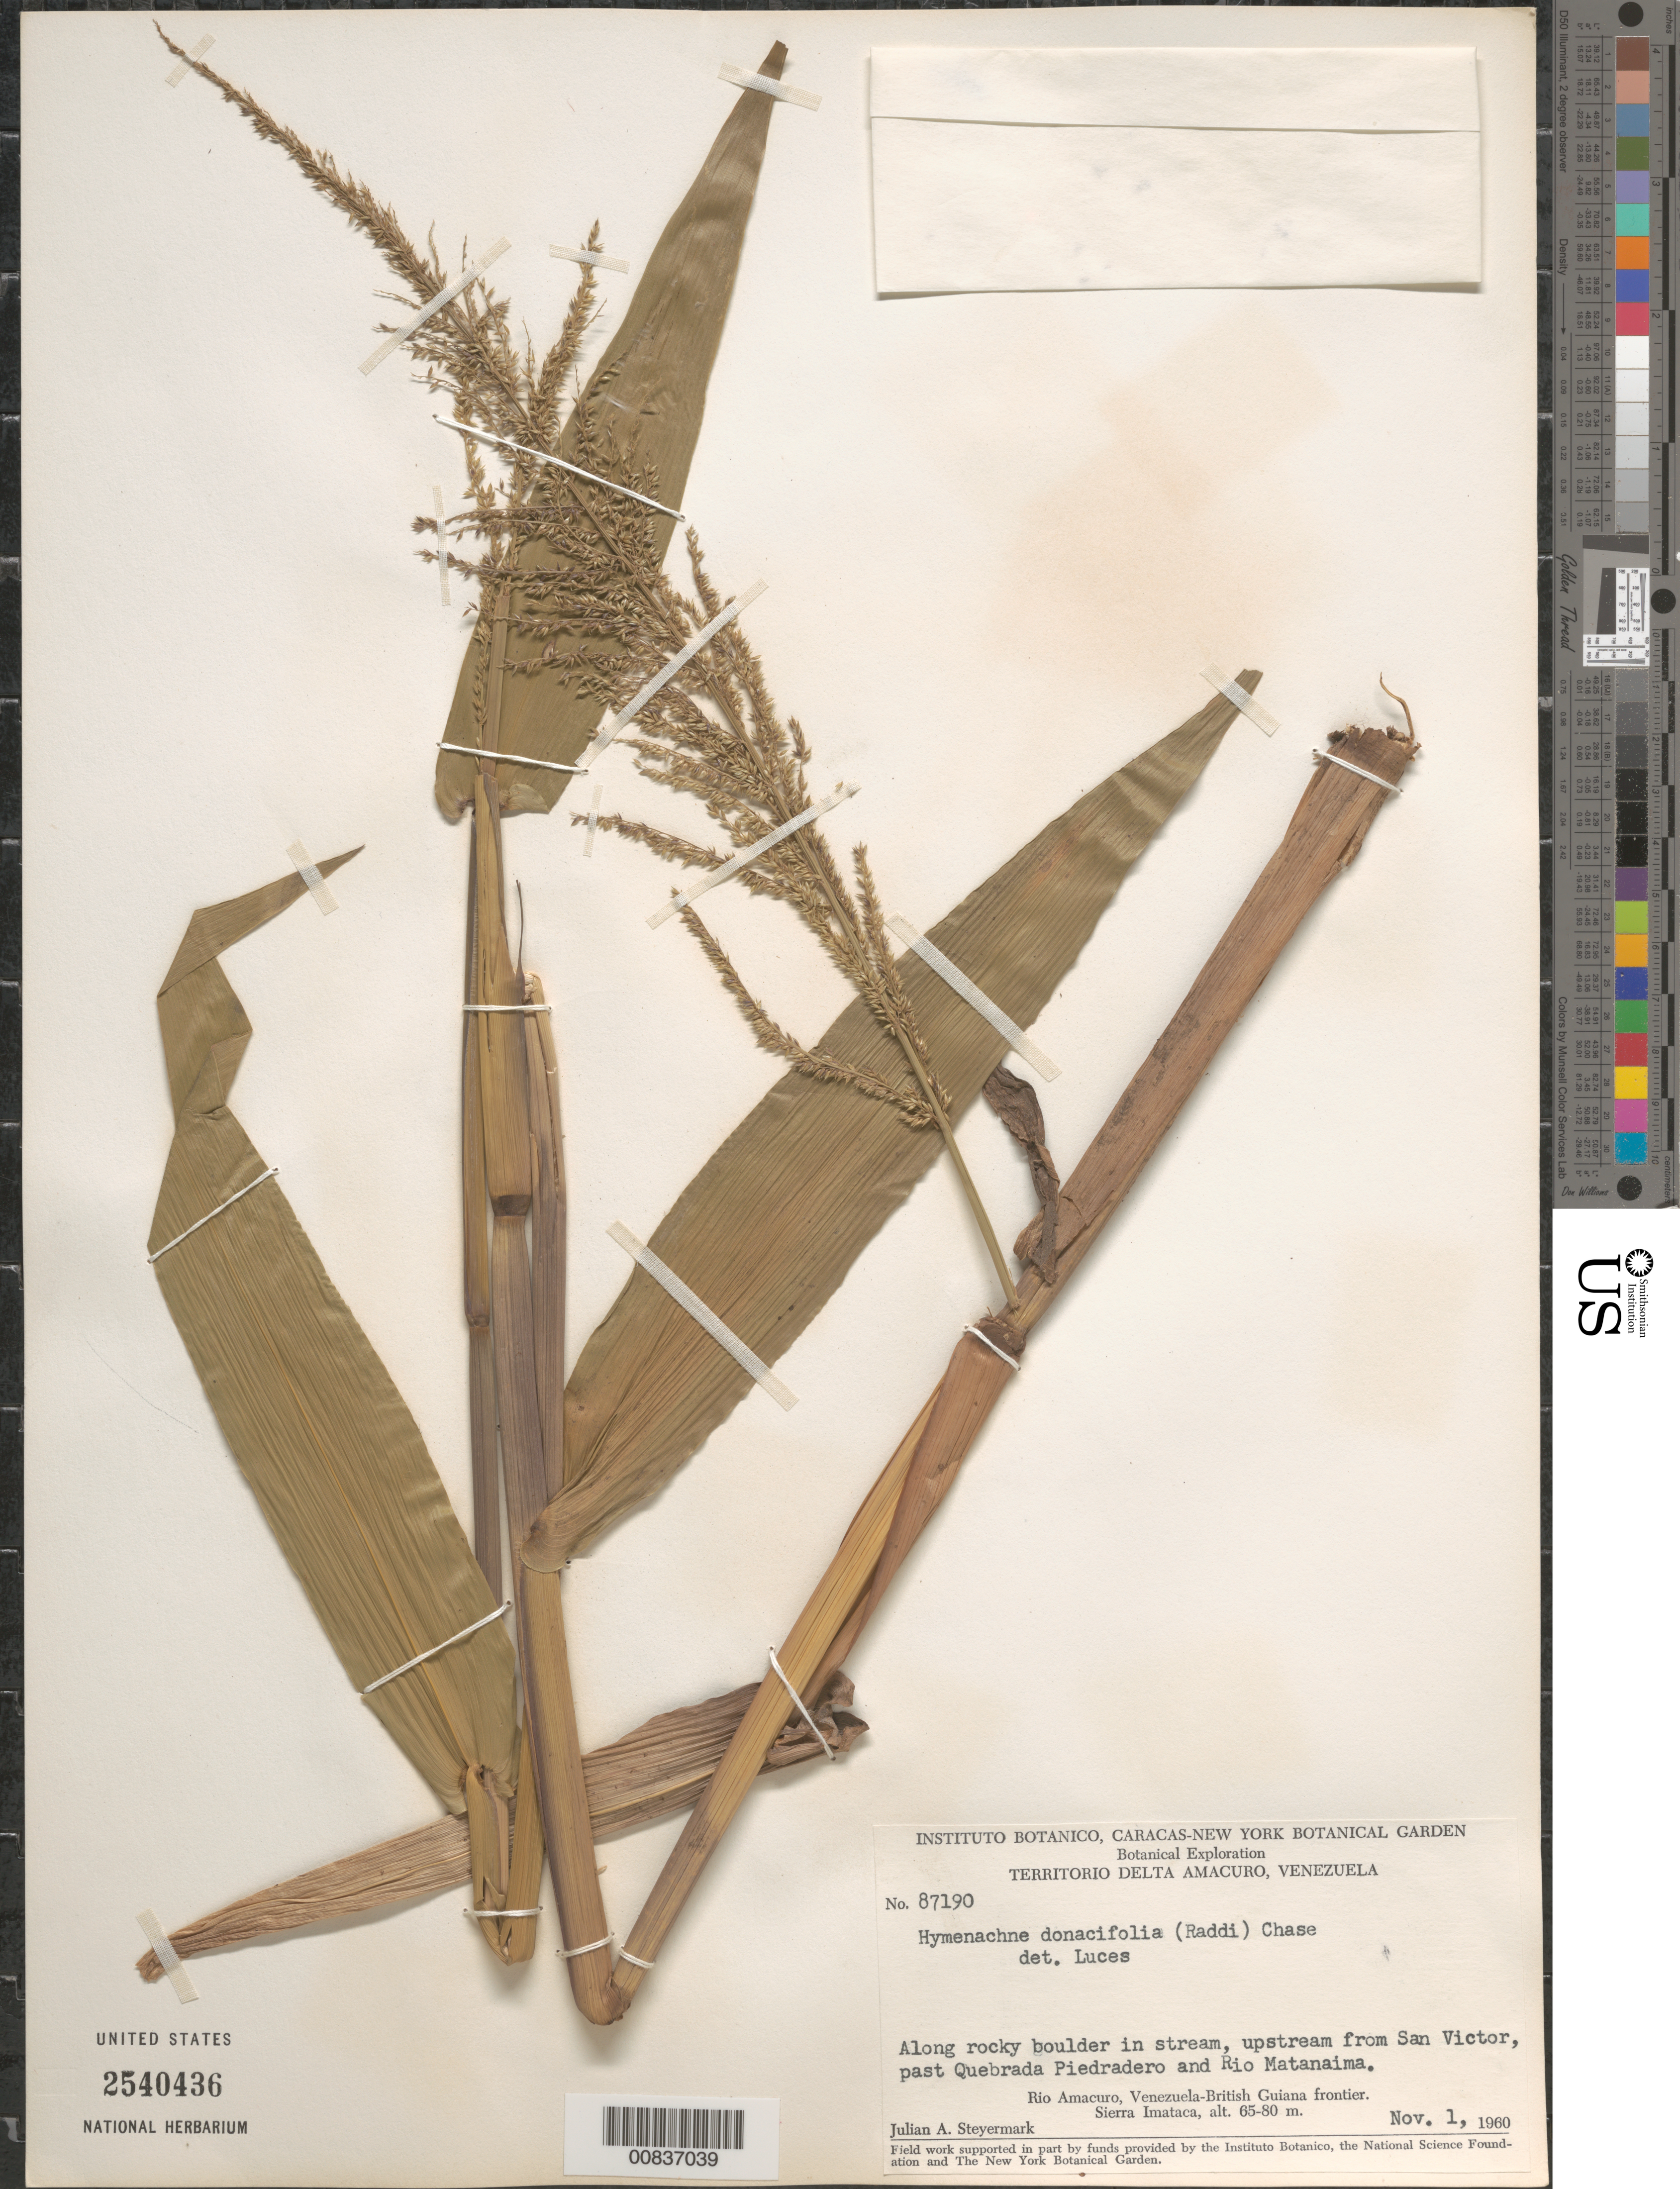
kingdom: Plantae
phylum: Tracheophyta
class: Liliopsida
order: Poales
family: Poaceae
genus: Hymenachne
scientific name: Hymenachne donacifolia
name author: (Raddi) Chase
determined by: Luces, --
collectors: J. Steyermark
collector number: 87190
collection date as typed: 1-Nov-60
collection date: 1960-11-01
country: Venezuela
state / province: Delta Amacuro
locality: Río Amacuro, Venezuela-British Guiana frontier, Sierra Imataca; upstream from San Victor, past Quebrada Piedradero and Río Matanaima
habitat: Along rocky boulder in stream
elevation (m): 65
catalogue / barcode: US 2540436